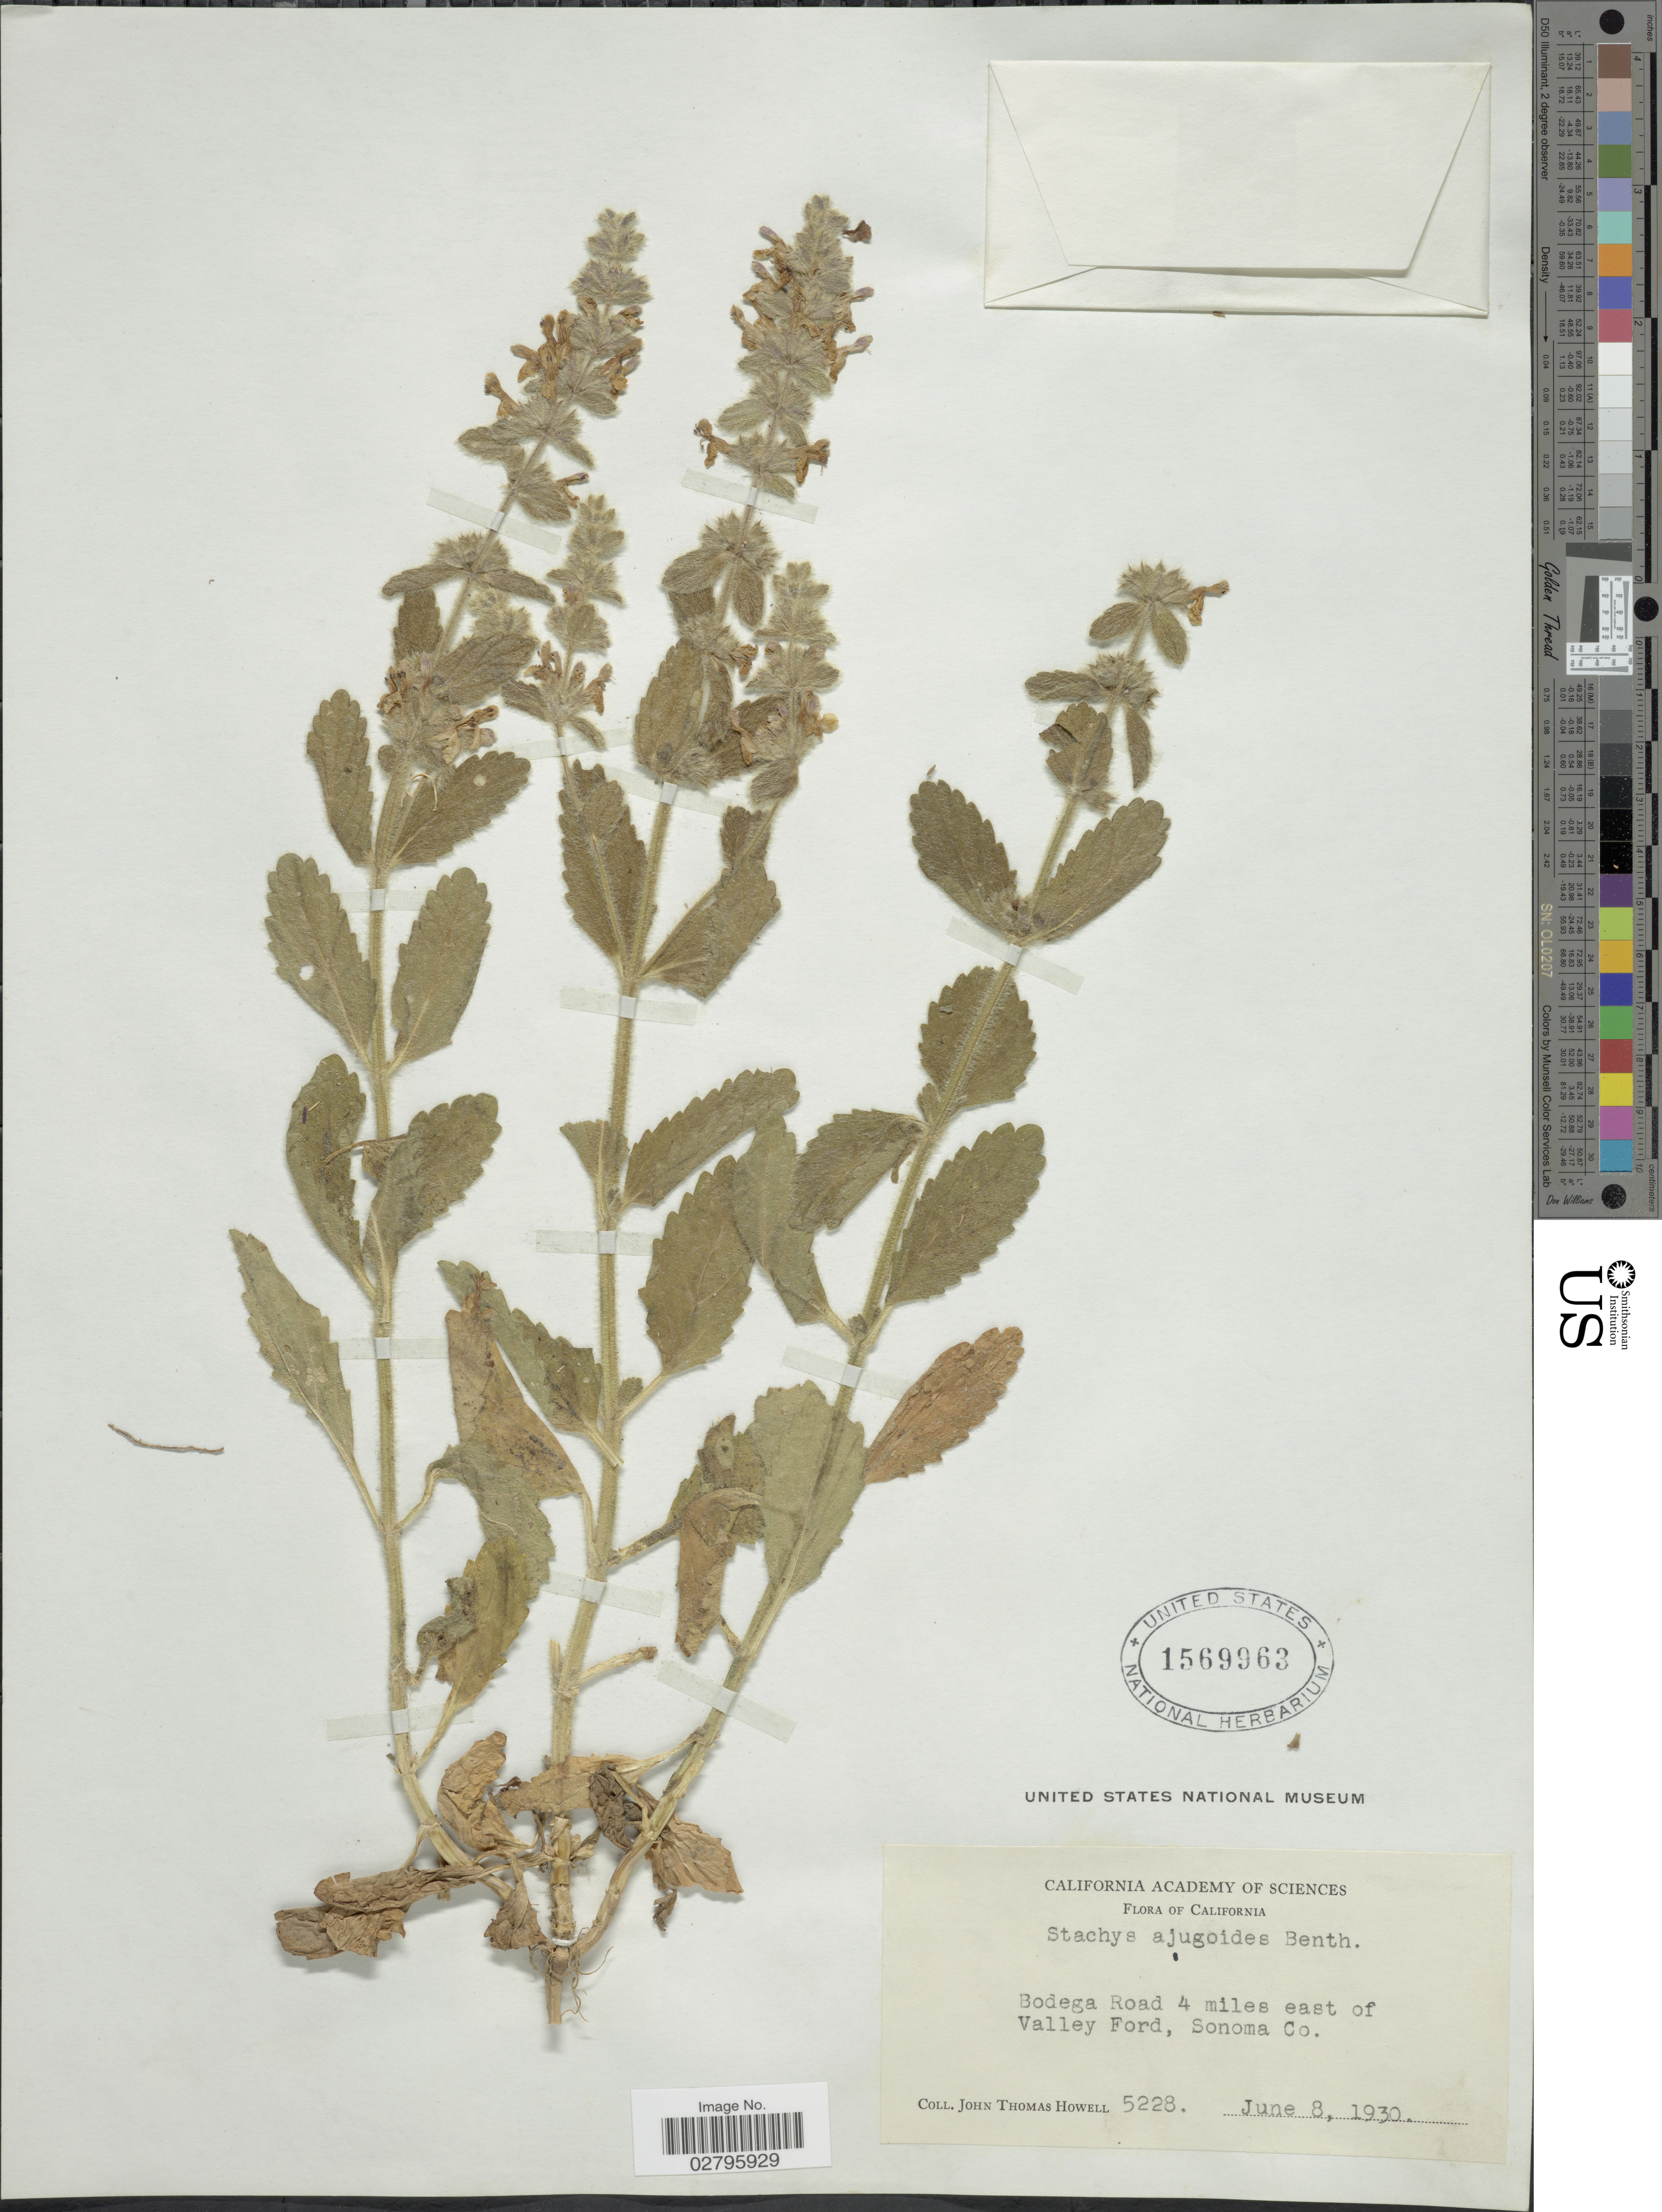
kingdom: Plantae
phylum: Tracheophyta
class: Magnoliopsida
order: Lamiales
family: Lamiaceae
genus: Stachys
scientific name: Stachys ajugoides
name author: Benth.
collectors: J. T. Howell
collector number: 5228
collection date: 1930-06-08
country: United States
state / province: California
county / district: Sonoma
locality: Bodega Road 4 miles east of Valley Ford, Sonoma Co.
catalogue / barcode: US 1569963